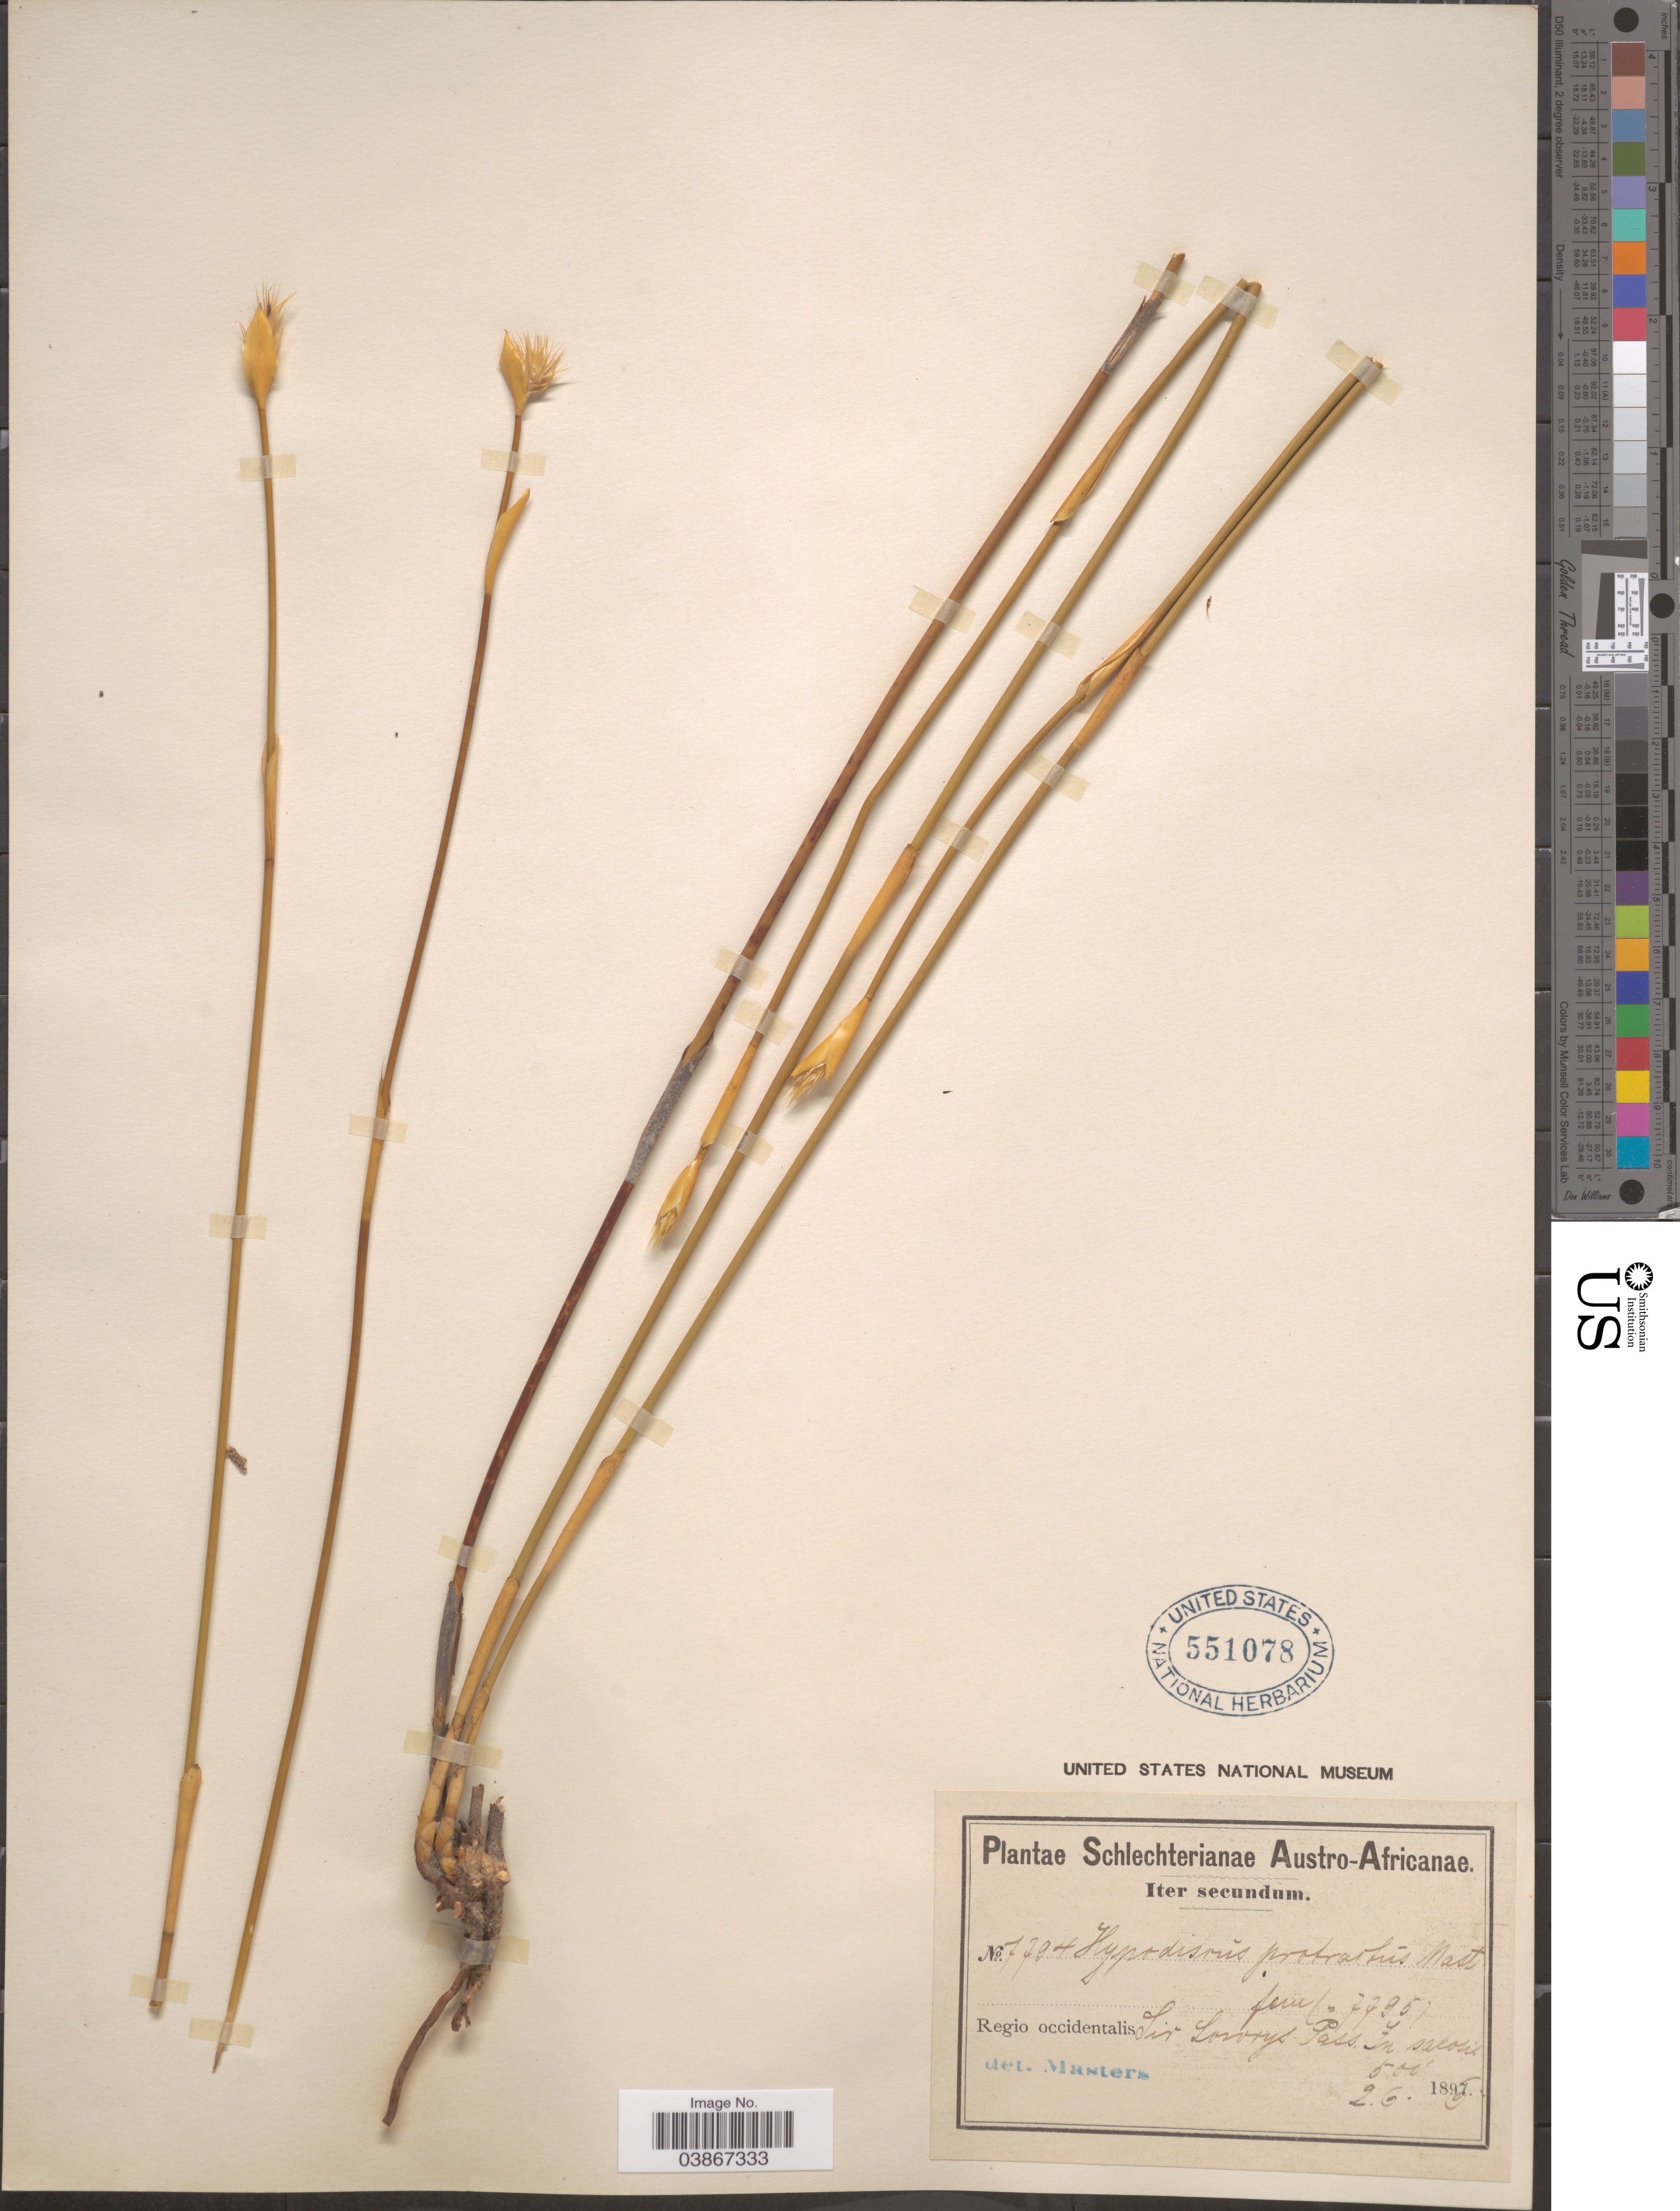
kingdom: Plantae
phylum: Tracheophyta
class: Liliopsida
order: Poales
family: Restionaceae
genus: Hypodiscus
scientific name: Hypodiscus protractus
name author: Mast.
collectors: Schlechter, --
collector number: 7794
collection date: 1896-06-02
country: South Africa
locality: Austro-Africanae. Regio occidentalis: Sir Lowrys Pass. In saxosis.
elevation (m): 152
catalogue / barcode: US 551078